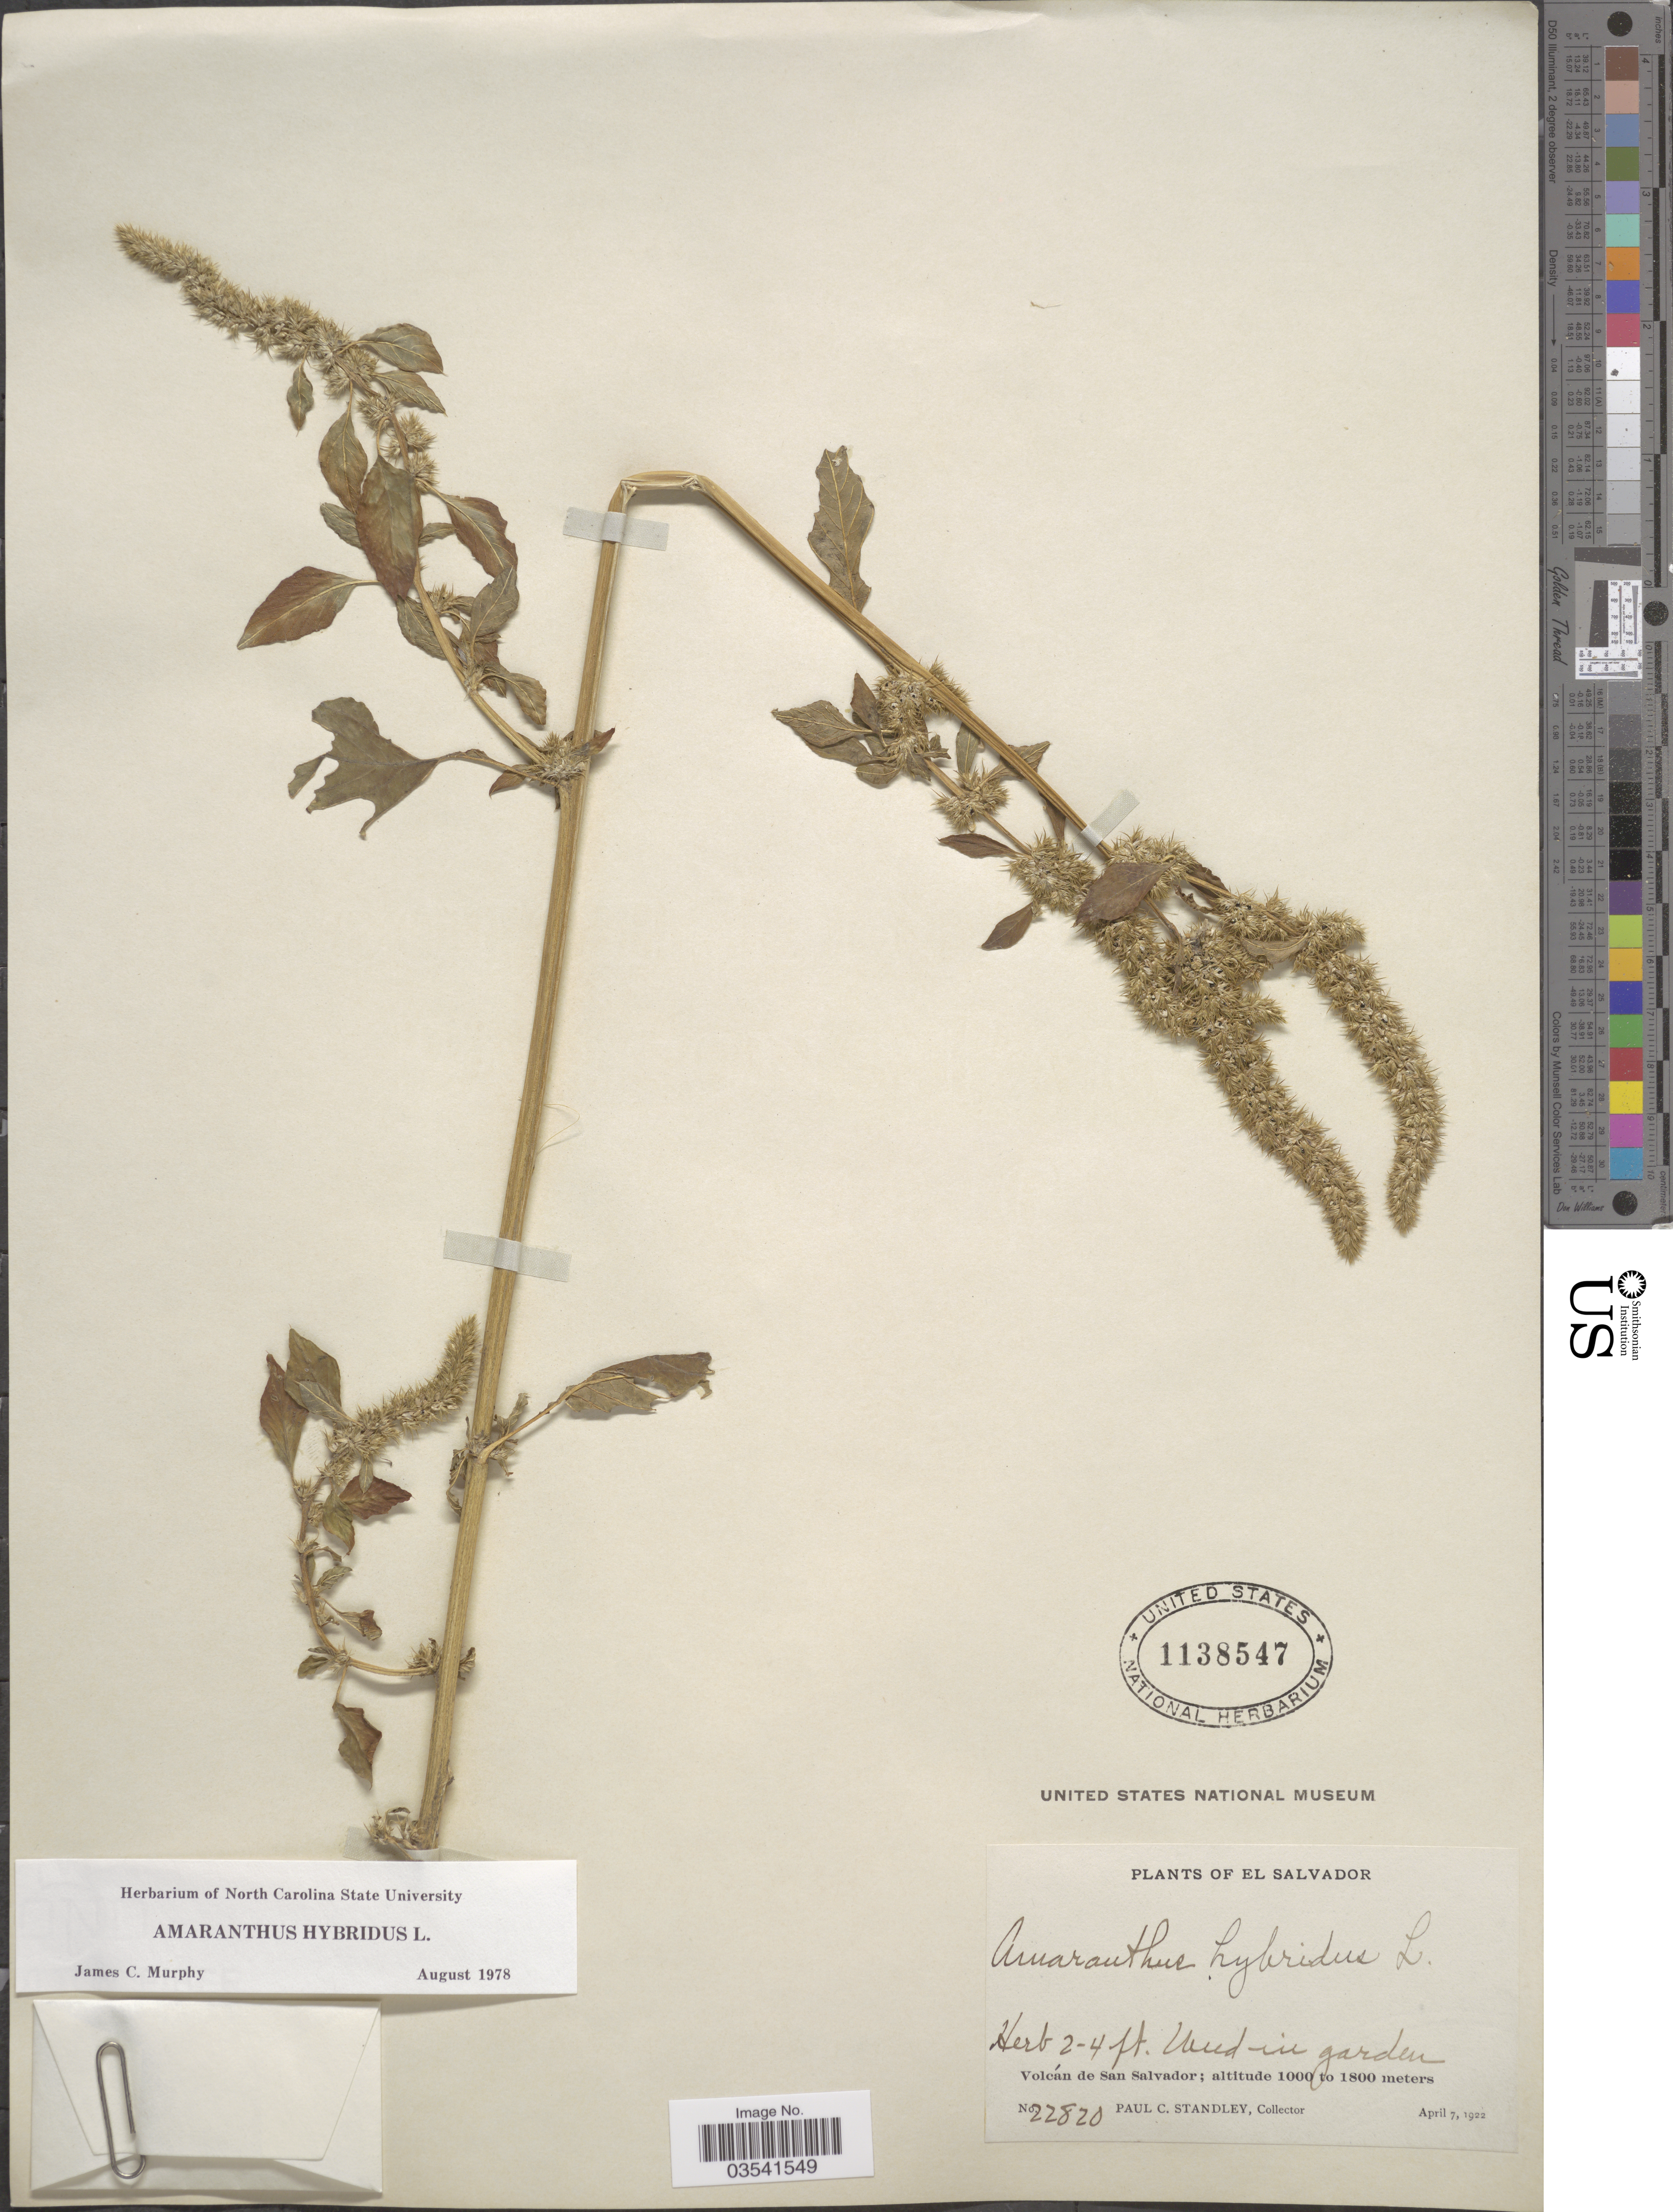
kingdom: Plantae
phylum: Tracheophyta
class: Magnoliopsida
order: Caryophyllales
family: Amaranthaceae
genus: Amaranthus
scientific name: Amaranthus hybridus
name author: L.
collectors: P. C. Standley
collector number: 22820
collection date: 1922-04-07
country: El Salvador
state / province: San Salvador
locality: Volcán de San Salvador.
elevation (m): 1000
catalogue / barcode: US 1138547